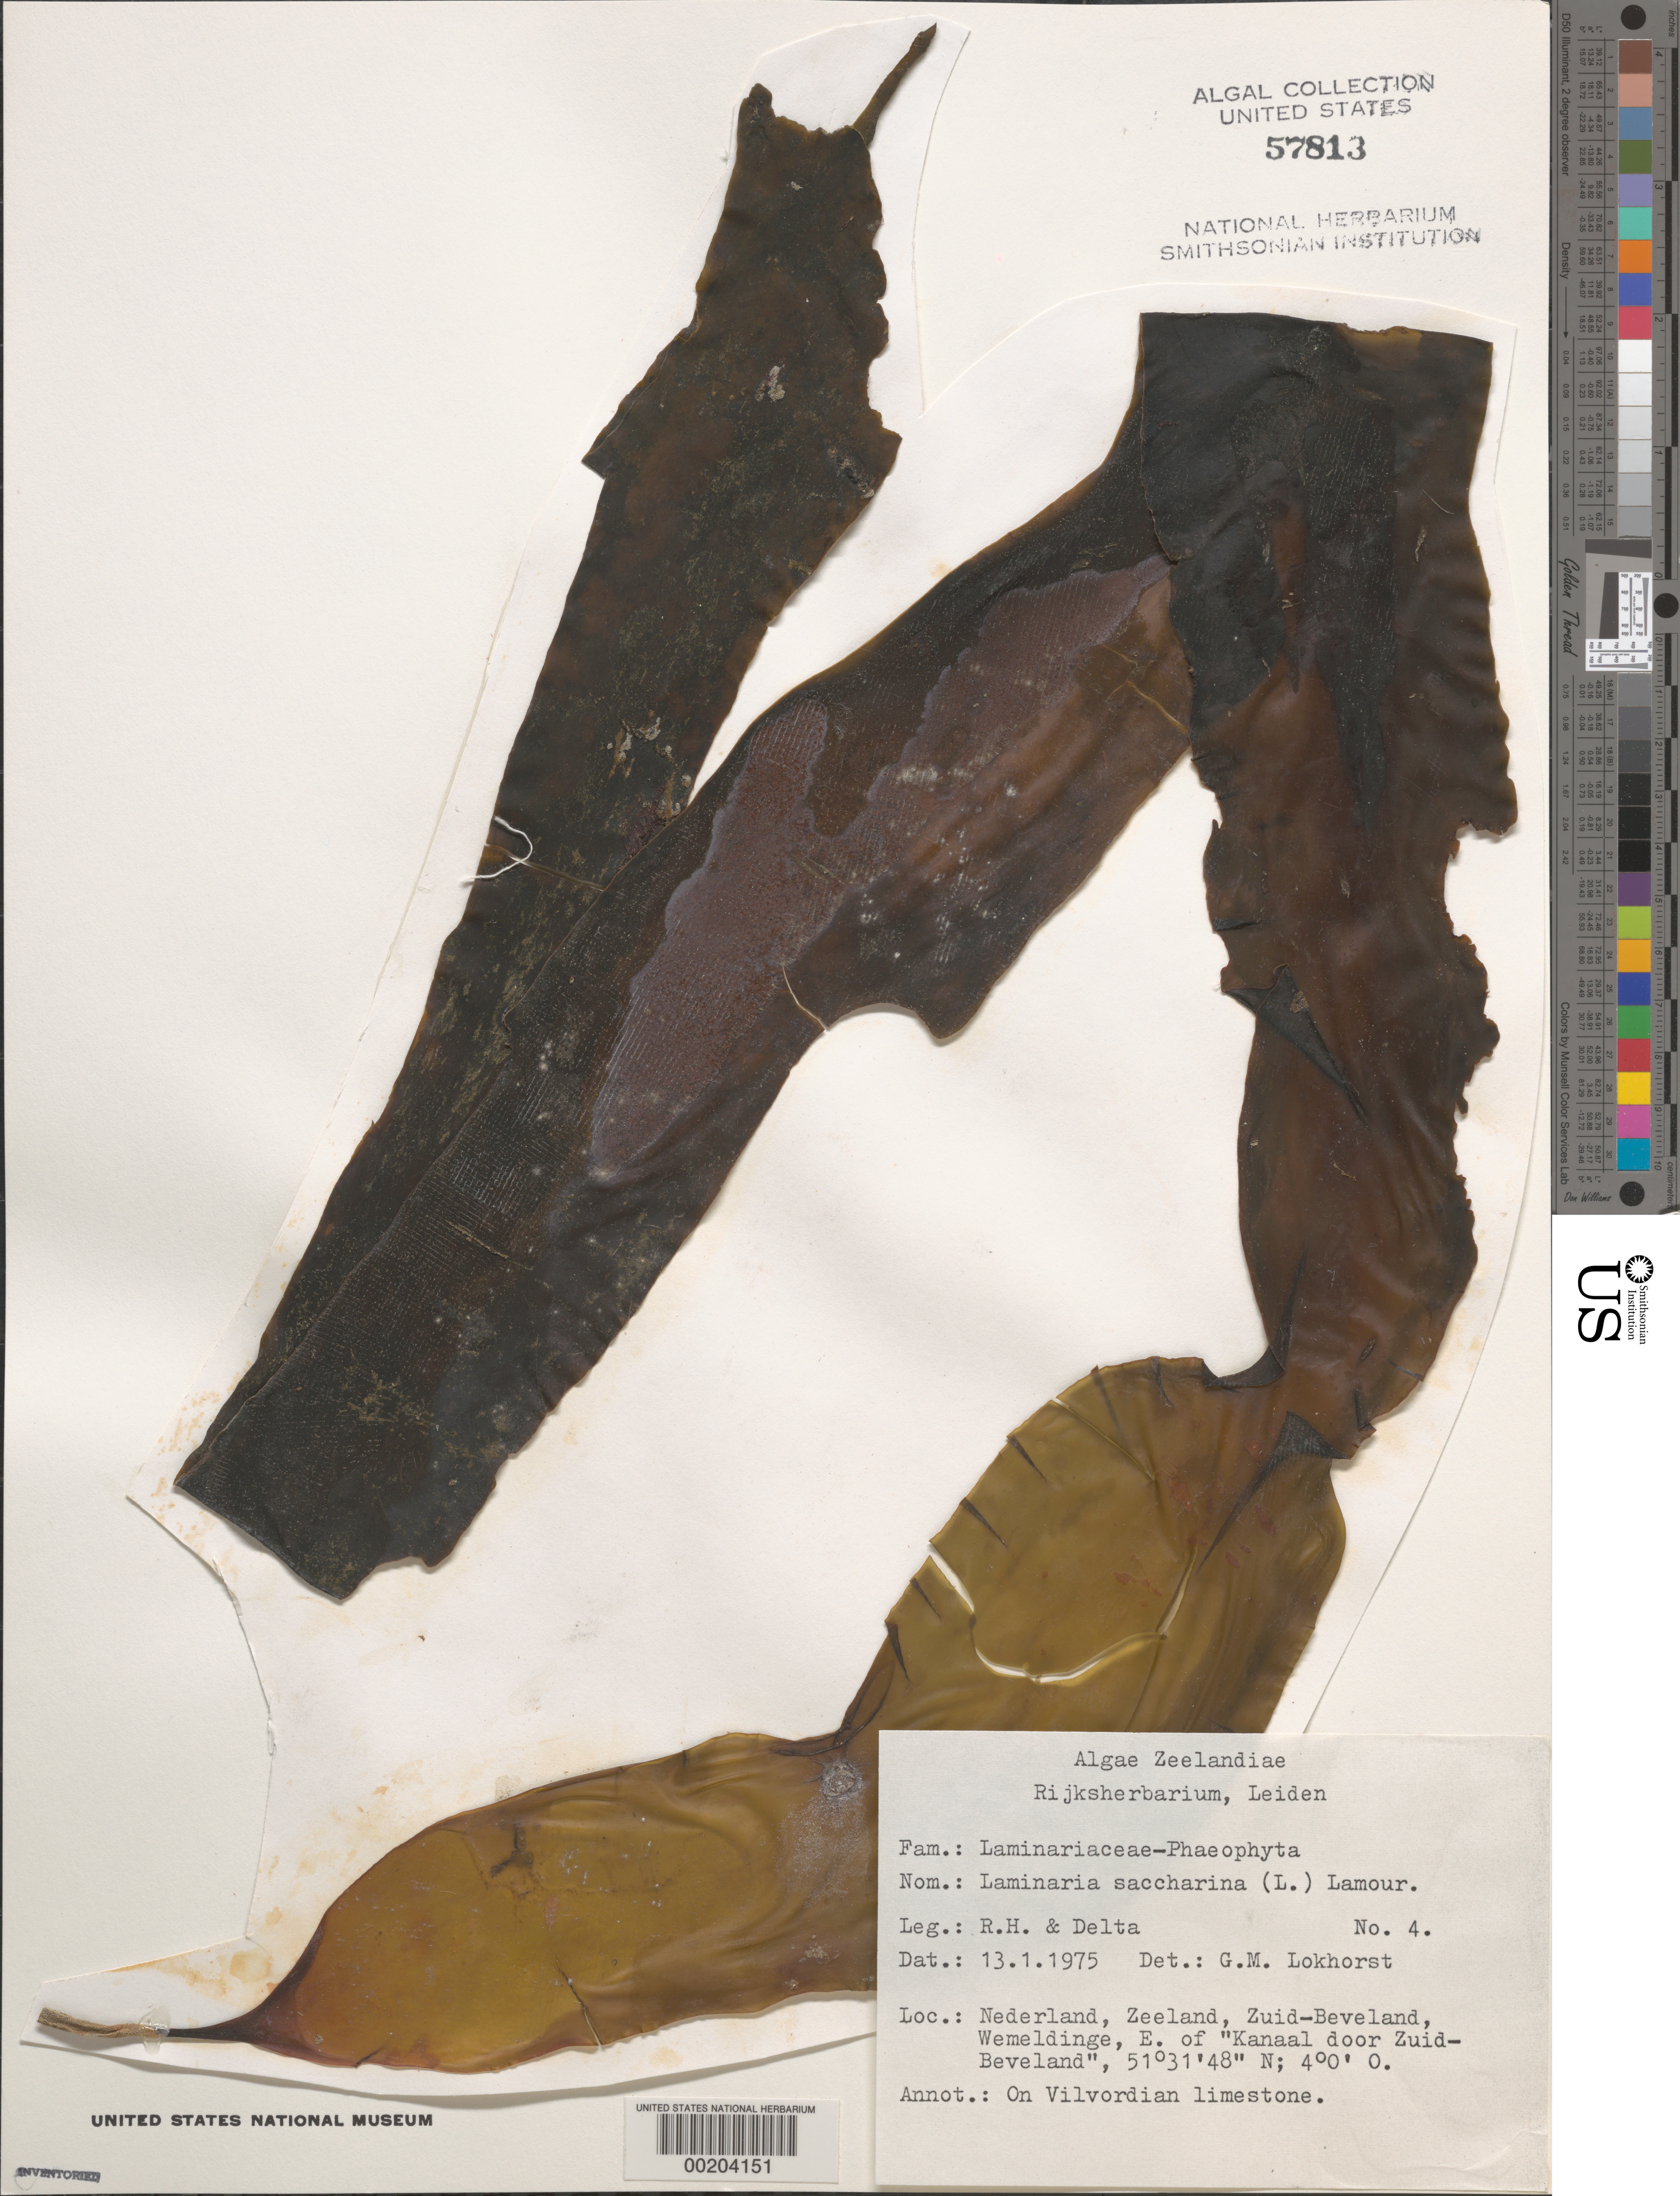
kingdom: Chromista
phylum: Ochrophyta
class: Phaeophyceae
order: Laminariales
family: Laminariaceae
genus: Saccharina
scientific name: Saccharina latissima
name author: C.E. Lane et al.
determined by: Algae name updating Project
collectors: R.H. & Delta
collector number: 4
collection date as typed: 13 Jan 1975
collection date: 1975-01-13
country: Netherlands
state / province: Zeeland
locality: Zuid-beveland, wemeldinge, east of kanaal door zuid-beveland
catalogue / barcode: US 57813